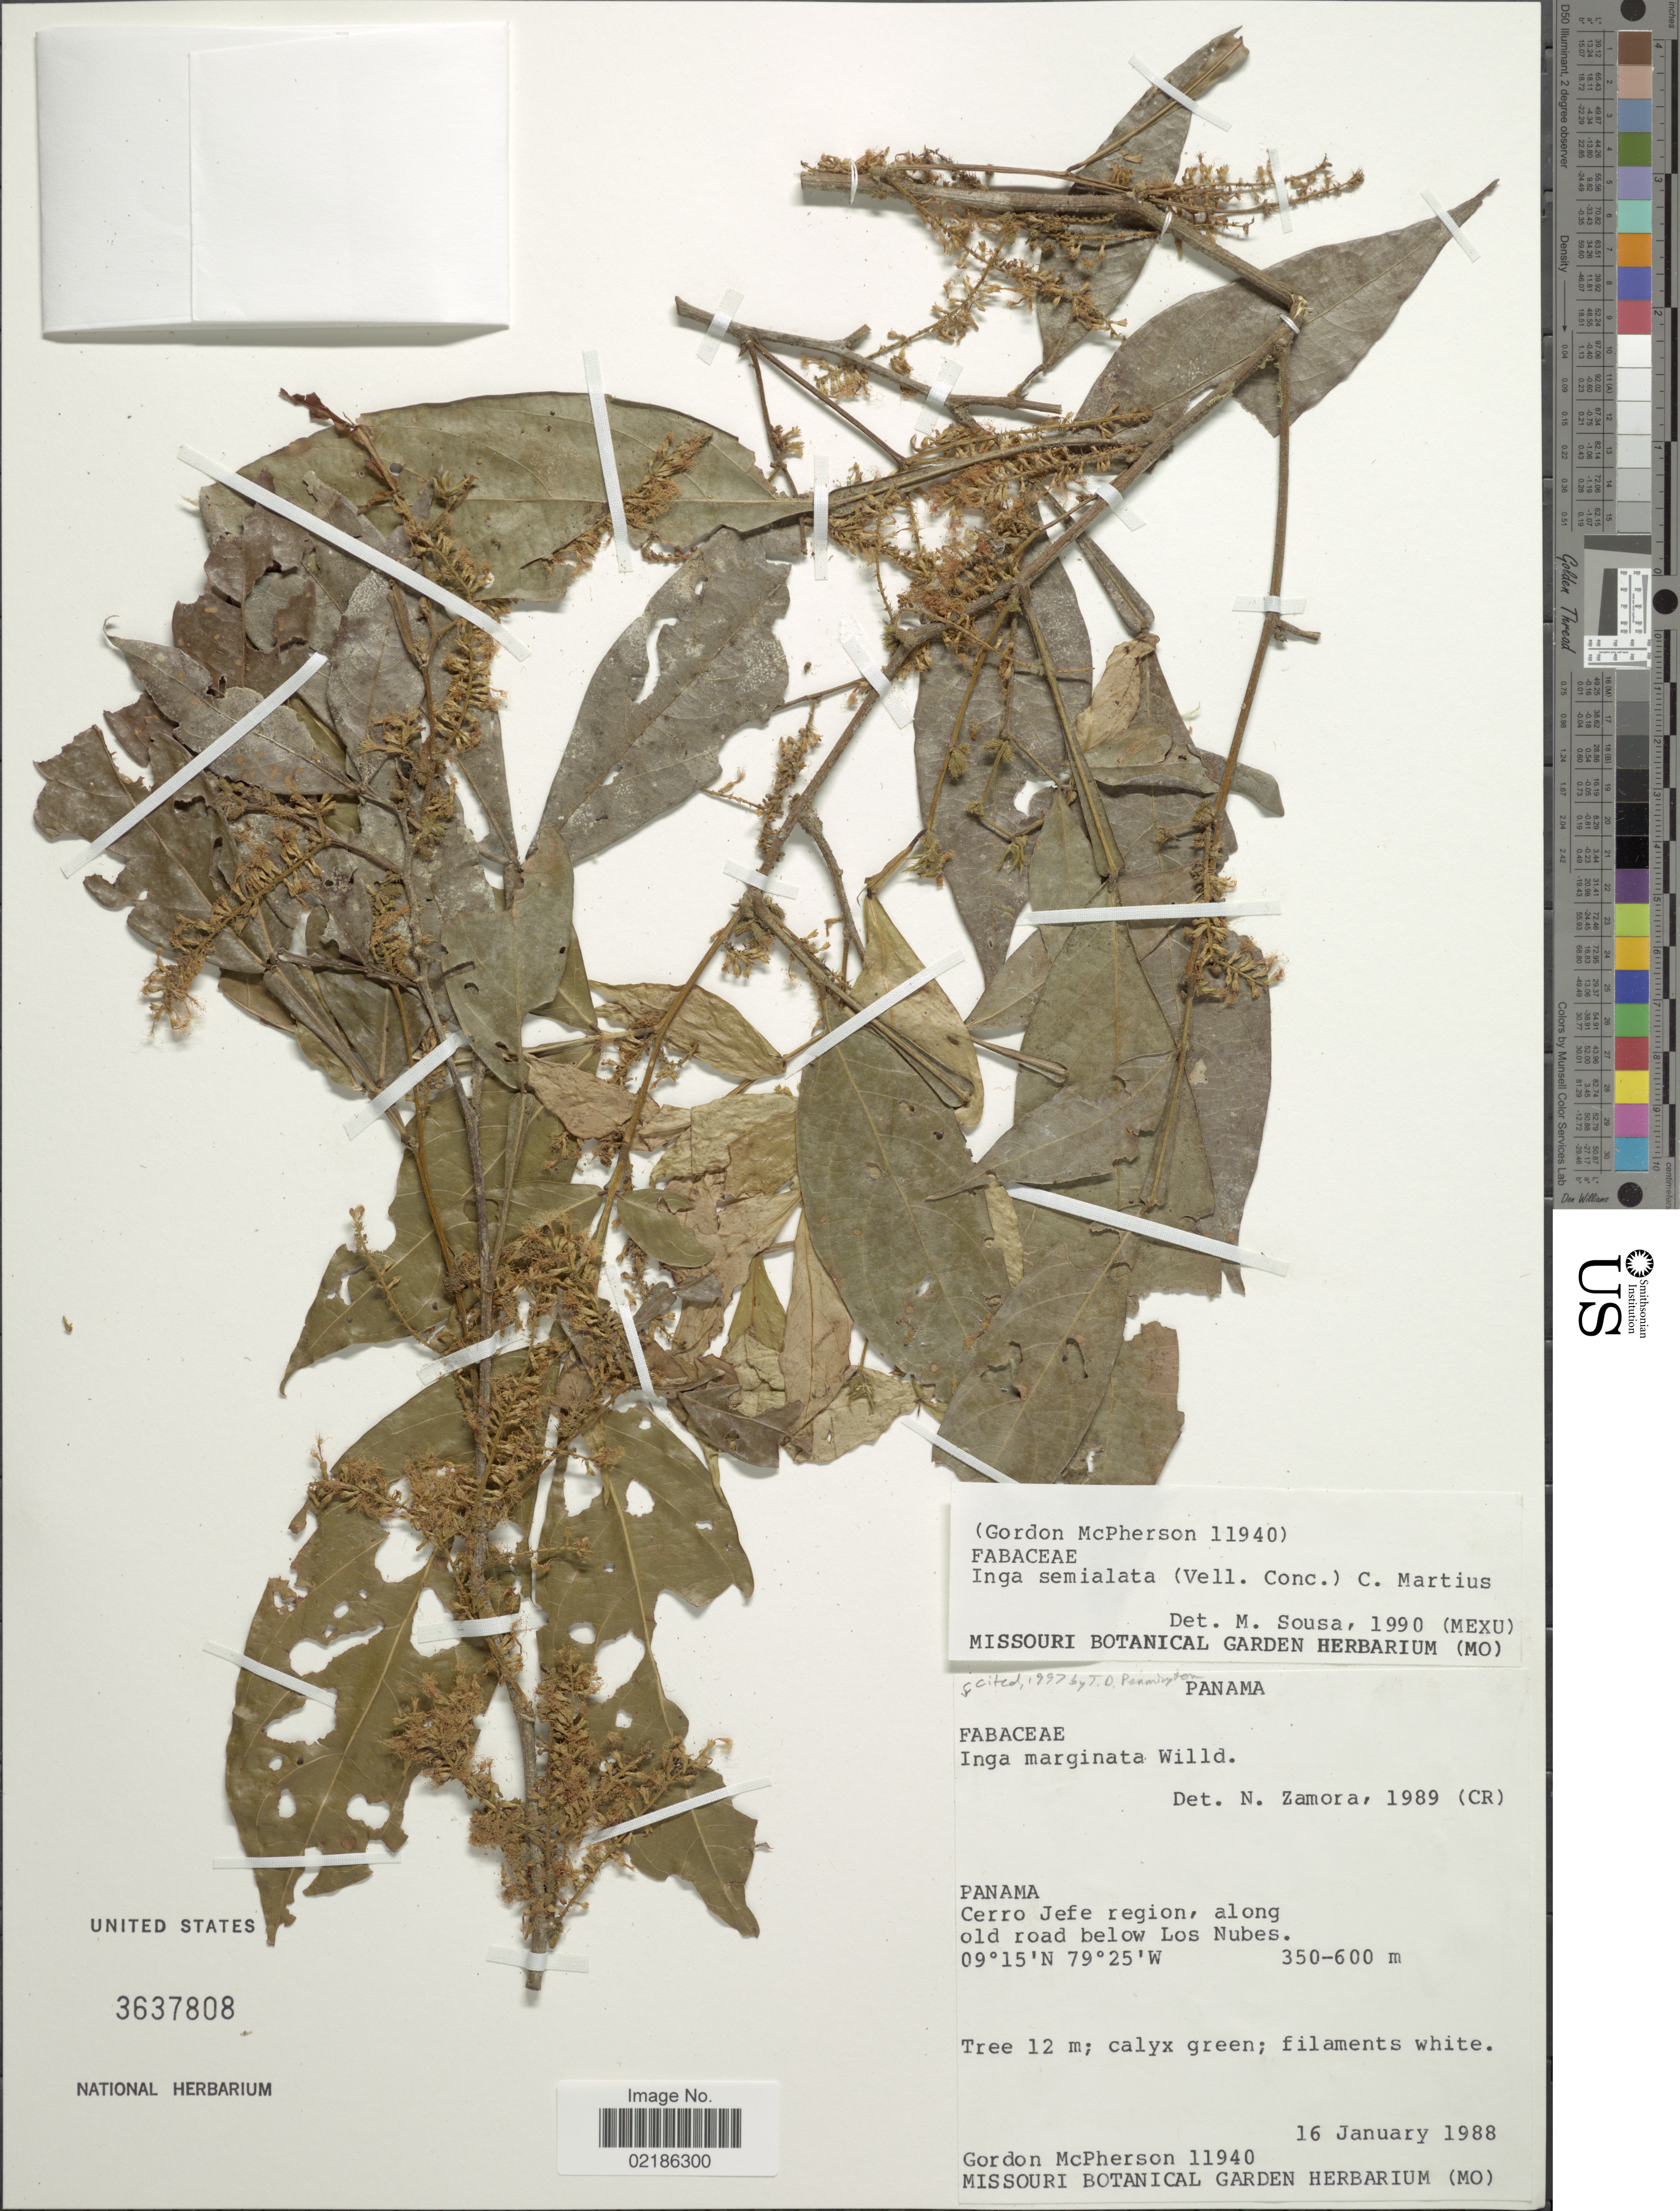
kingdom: Plantae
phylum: Tracheophyta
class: Magnoliopsida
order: Fabales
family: Fabaceae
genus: Inga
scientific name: Inga marginata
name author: Willd.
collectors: G. D. McPherson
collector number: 11940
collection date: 1988-01-16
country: Panama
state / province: Panamá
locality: Cerro Jefe region, along old road below Los Nubes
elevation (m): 350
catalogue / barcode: US 3637808